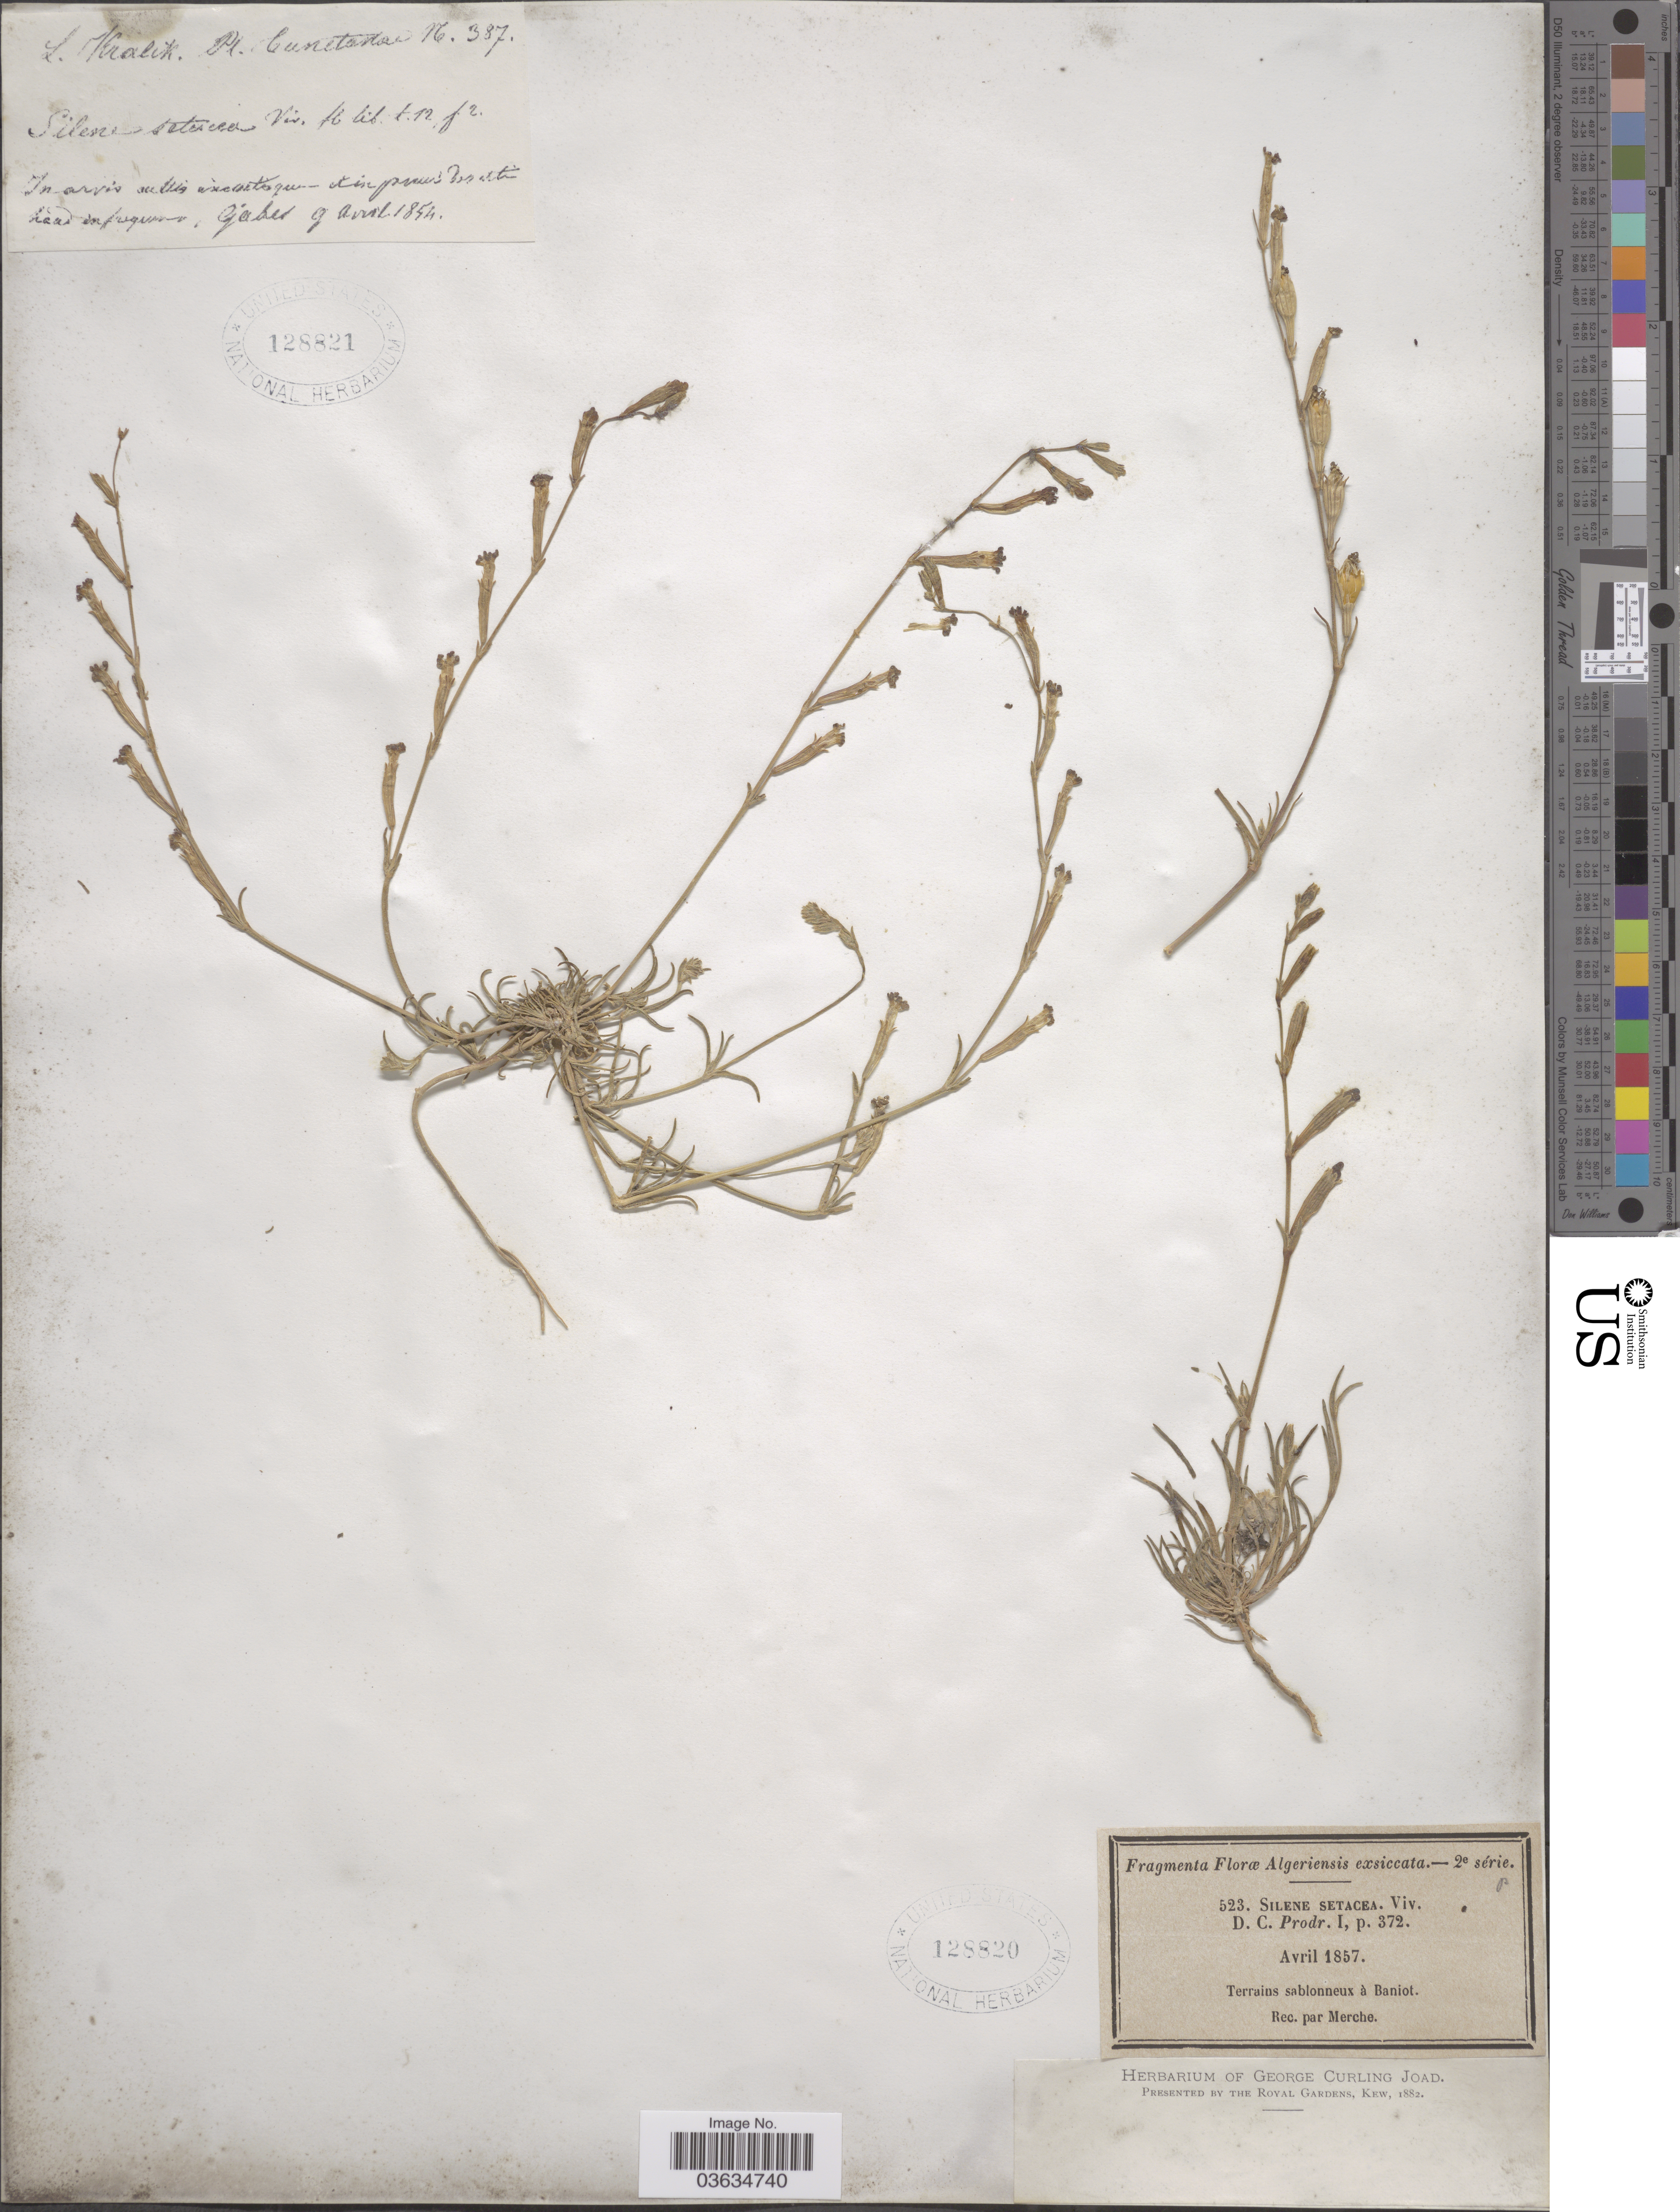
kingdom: Plantae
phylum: Tracheophyta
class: Magnoliopsida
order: Caryophyllales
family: Caryophyllaceae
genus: Silene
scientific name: Silene setacea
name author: Viv.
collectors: L. Kralik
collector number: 387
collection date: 1854-04-09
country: Tunisia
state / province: Gabès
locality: Tunetanae.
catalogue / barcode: US 128821